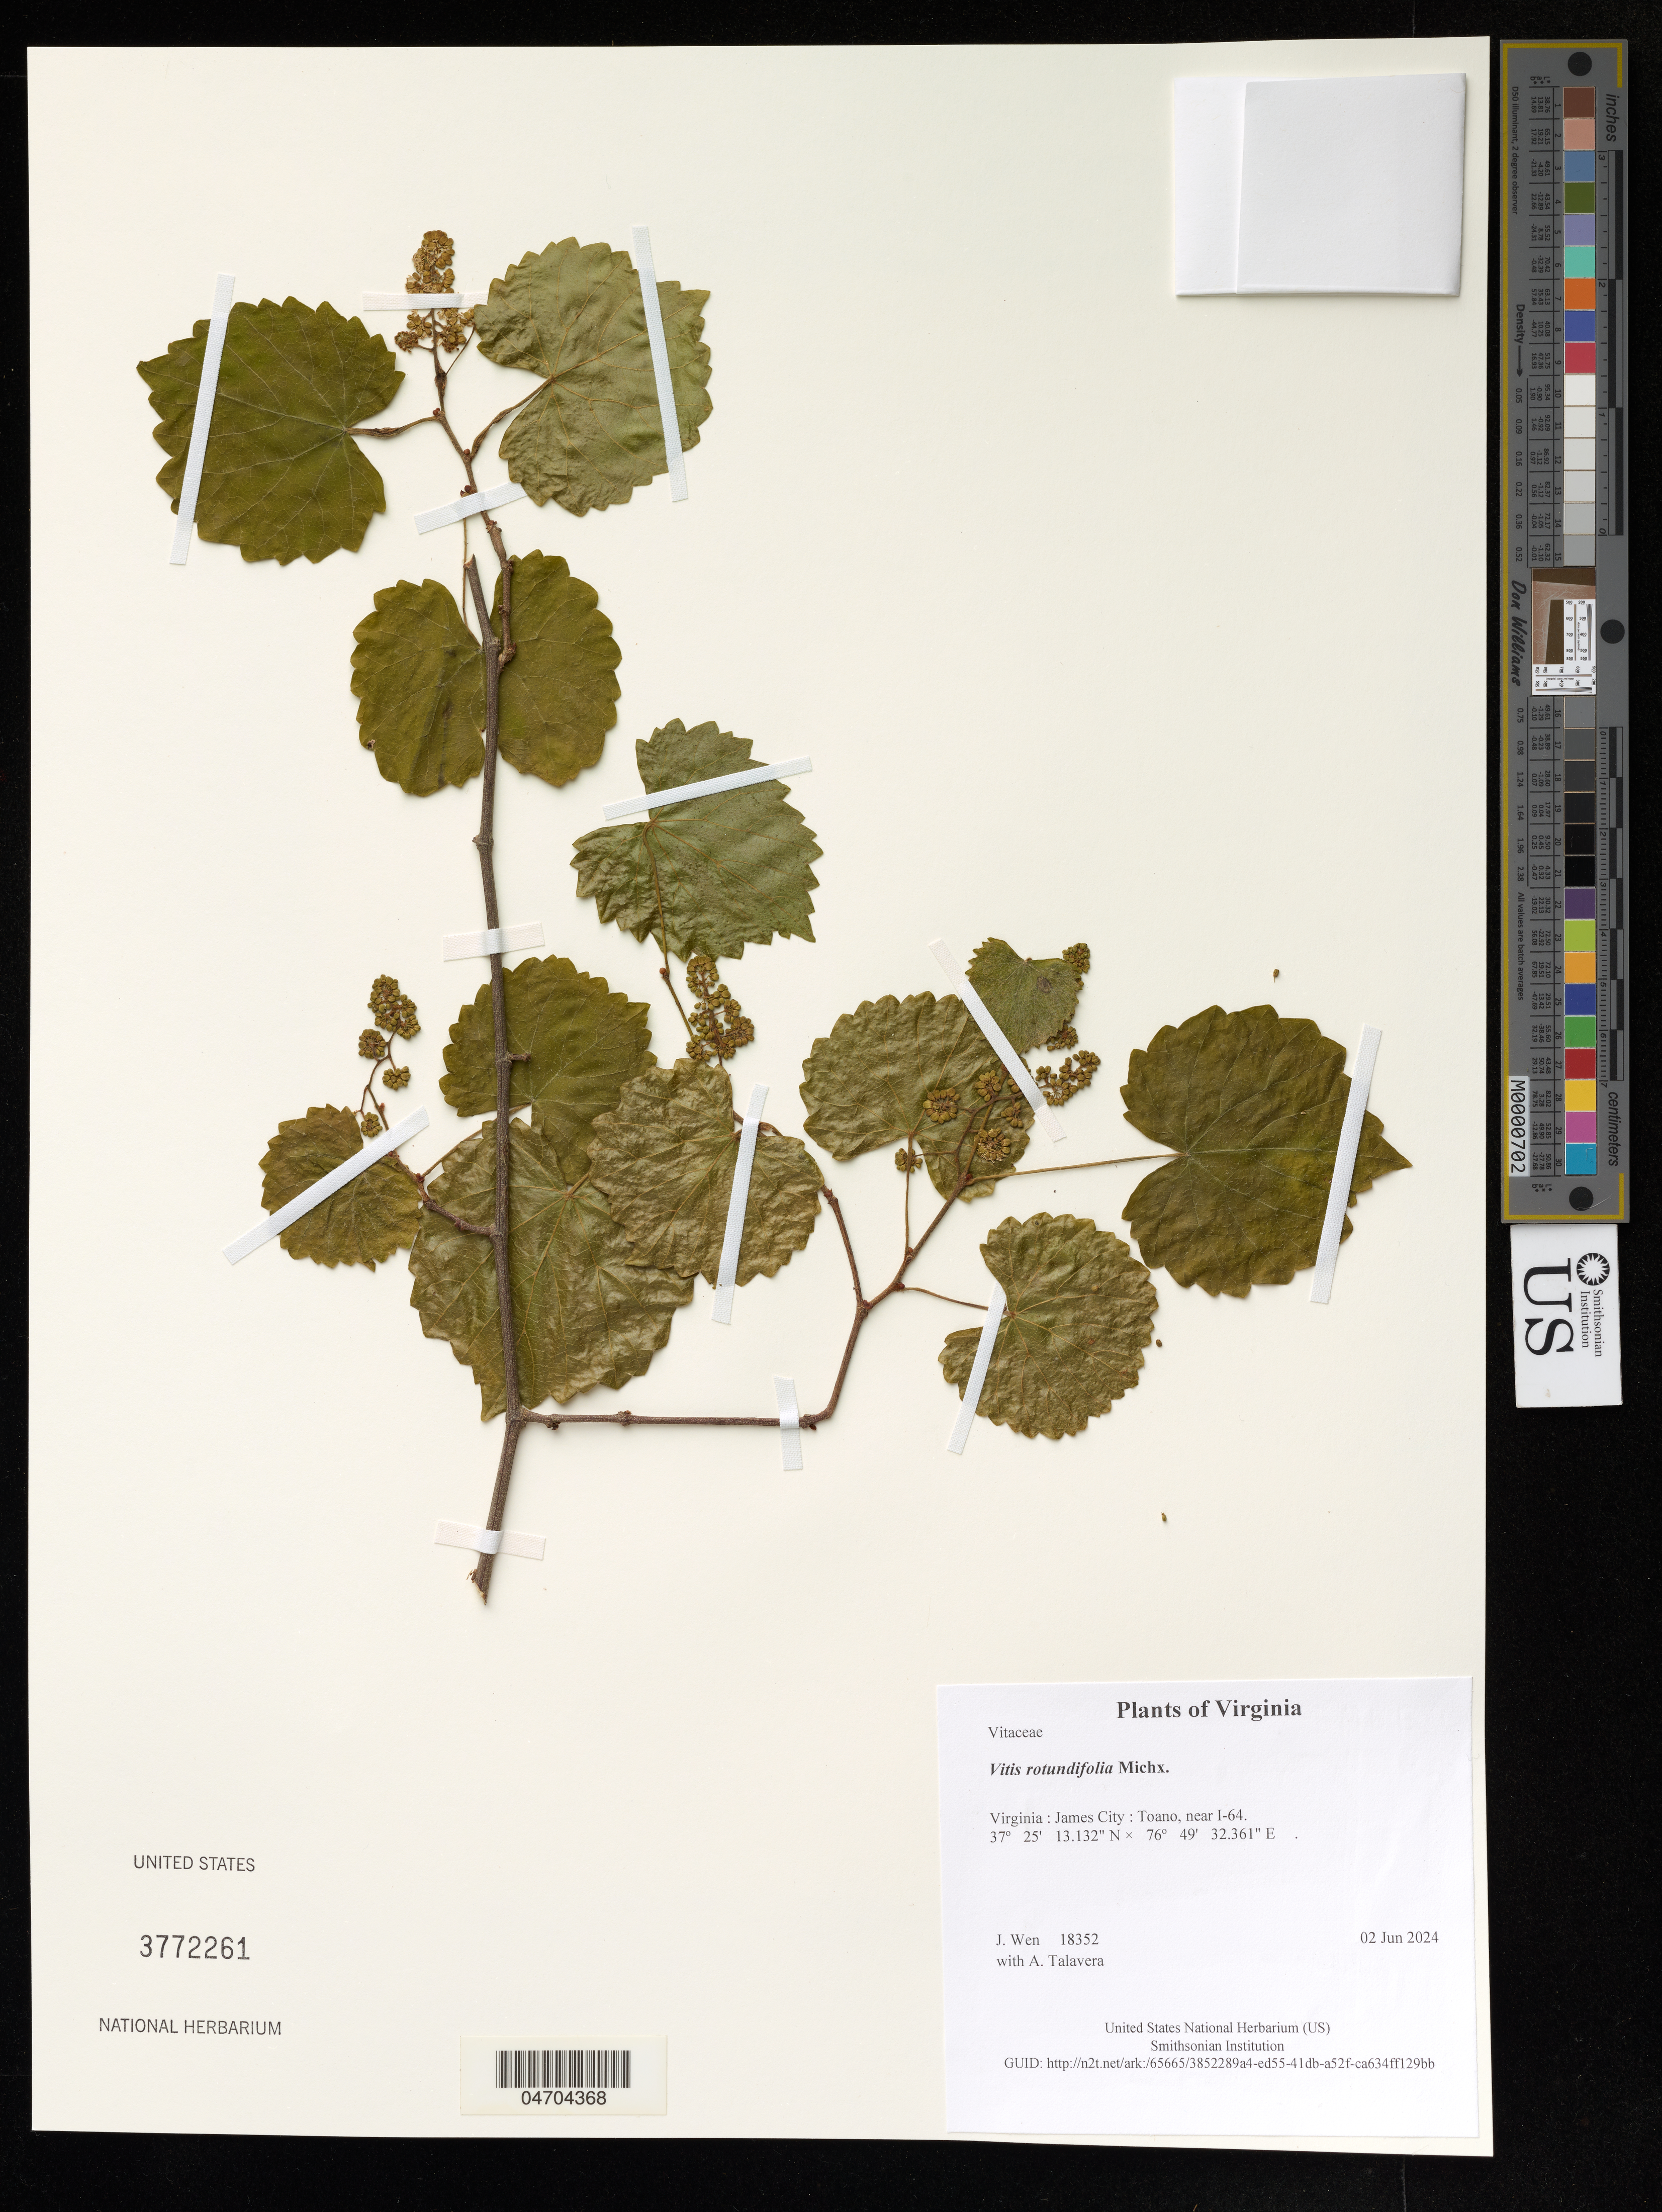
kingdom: Plantae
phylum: Tracheophyta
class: Magnoliopsida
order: Vitales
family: Vitaceae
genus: Vitis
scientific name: Vitis rotundifolia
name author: Michx.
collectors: J. Wen & A. Talavera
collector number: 18352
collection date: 2024-06-02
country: United States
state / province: Virginia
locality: James City: Toano, near I-64.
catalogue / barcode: US 3772261